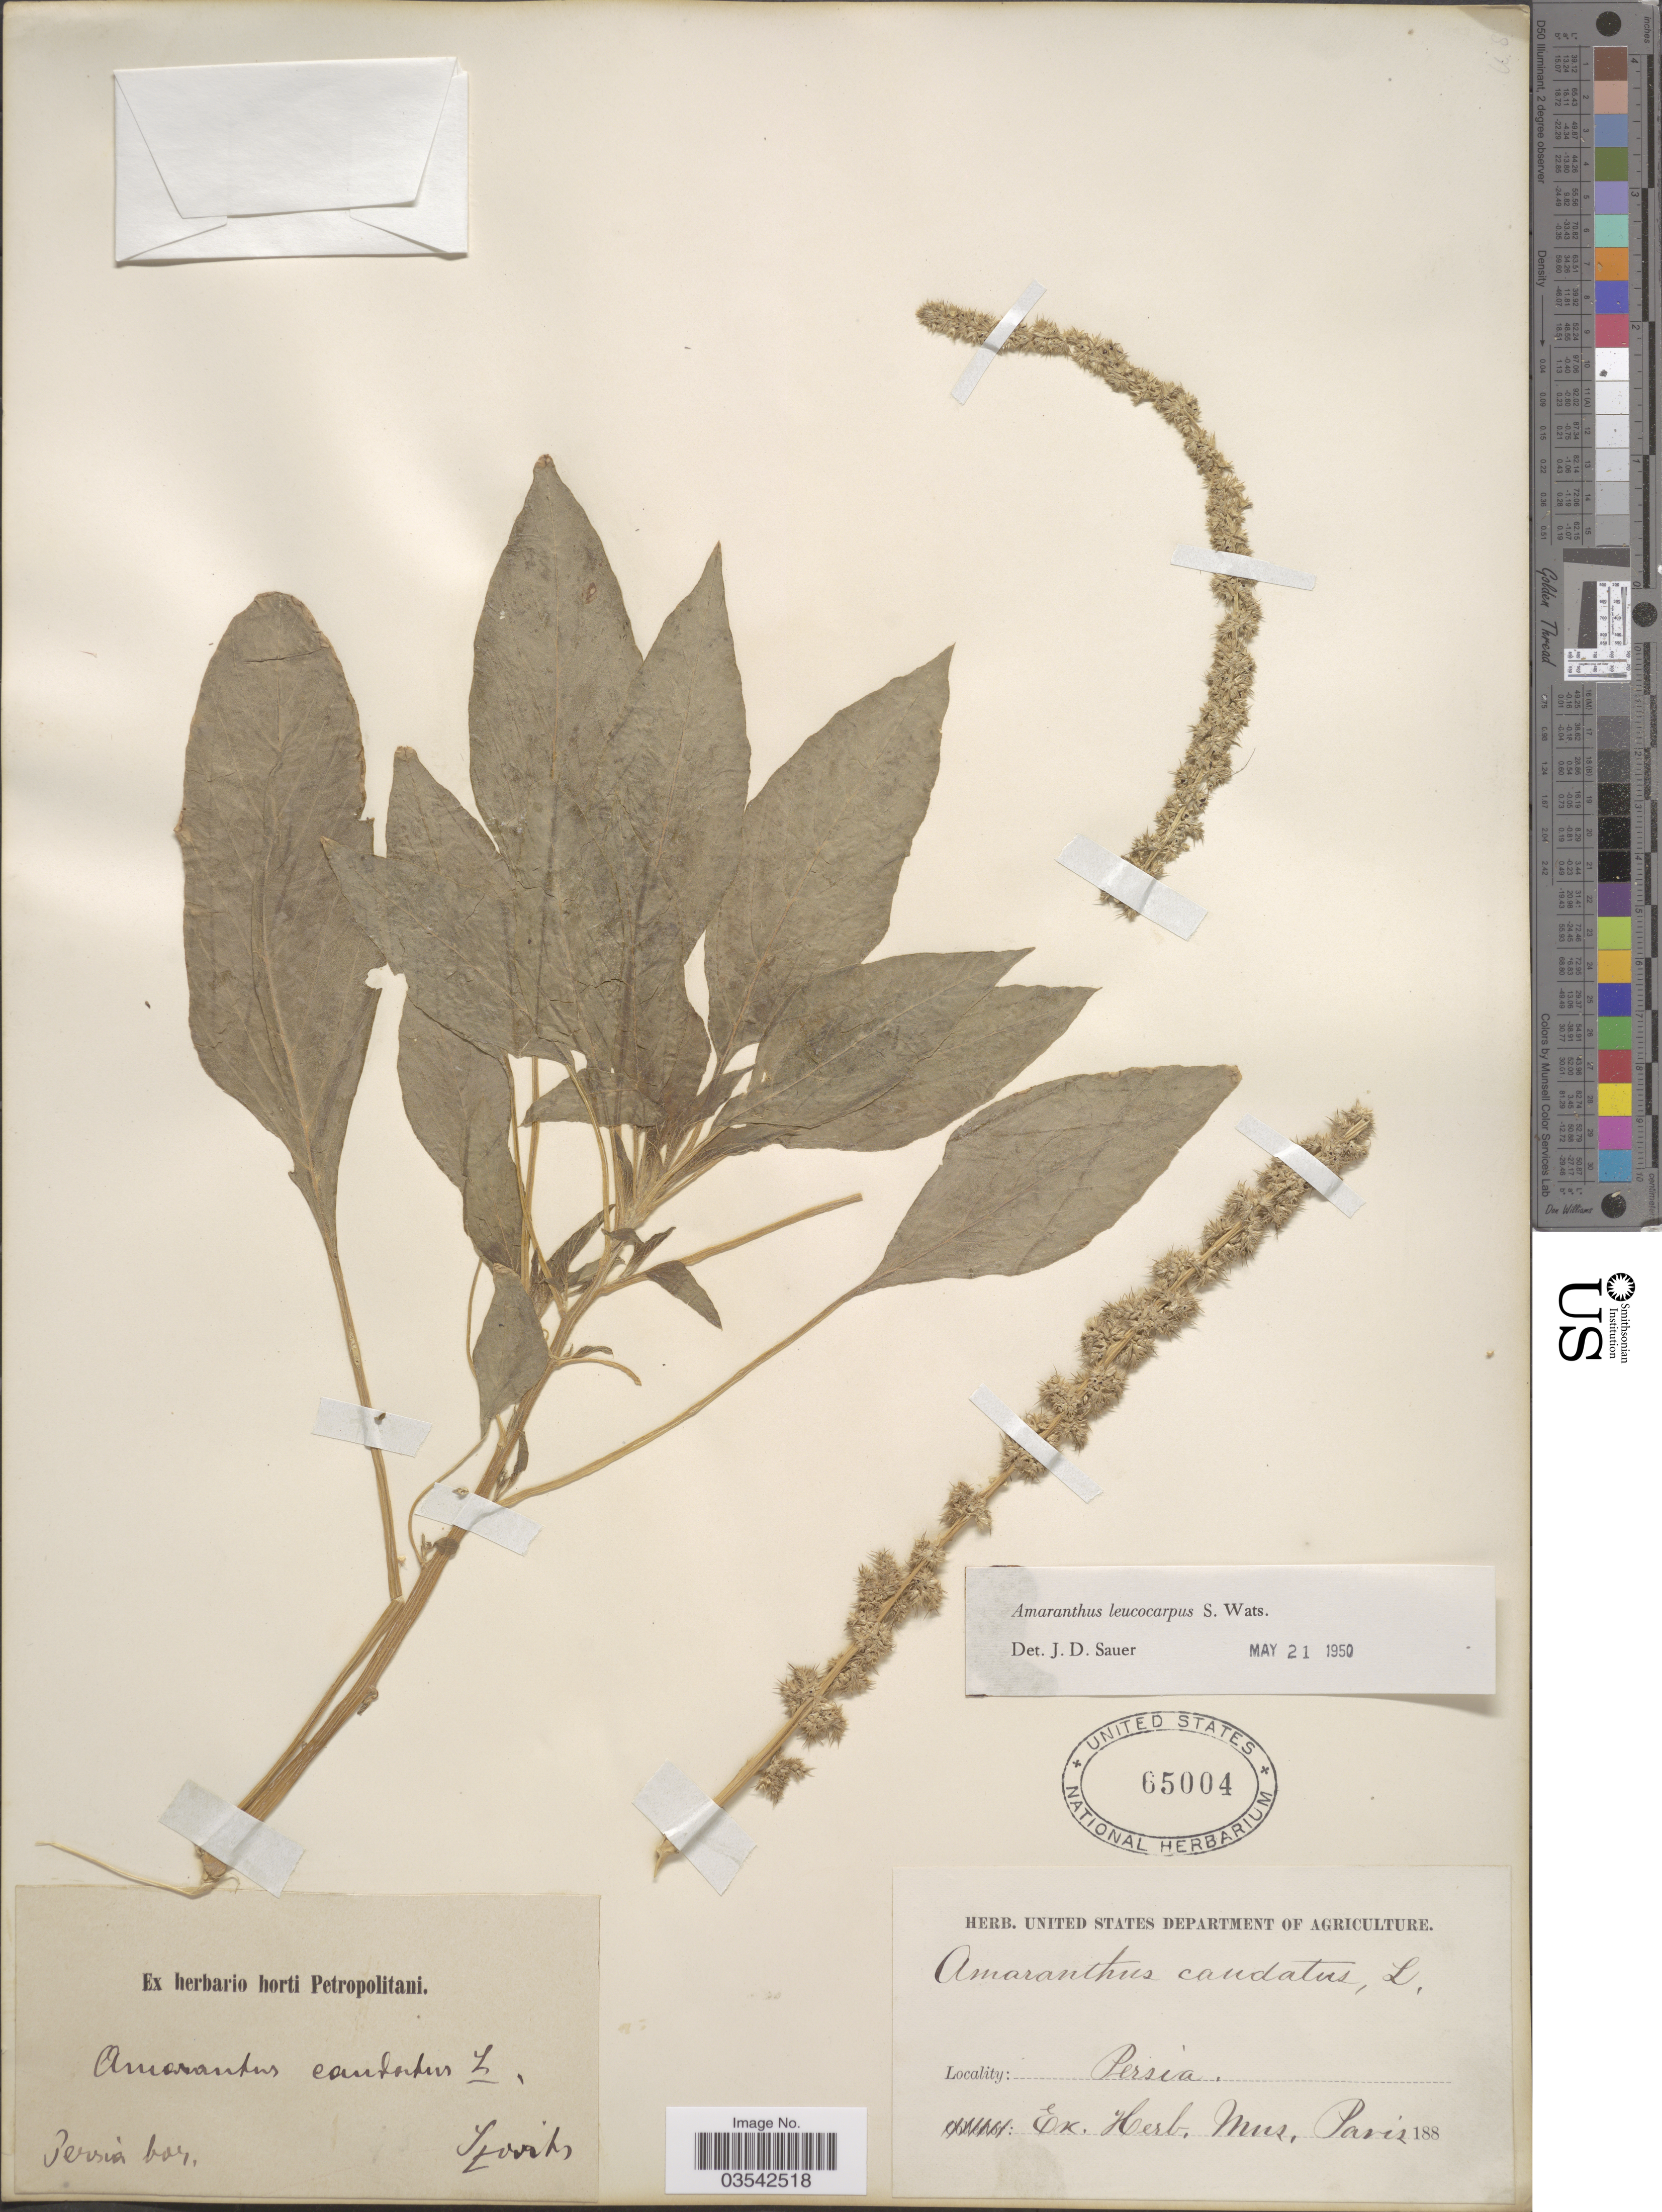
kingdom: Plantae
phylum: Tracheophyta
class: Magnoliopsida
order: Caryophyllales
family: Amaranthaceae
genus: Amaranthus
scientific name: Amaranthus leucocarpus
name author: S. Watson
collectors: Szovits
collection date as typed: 188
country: Iran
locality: Persia bor. Persia.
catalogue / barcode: US 65004